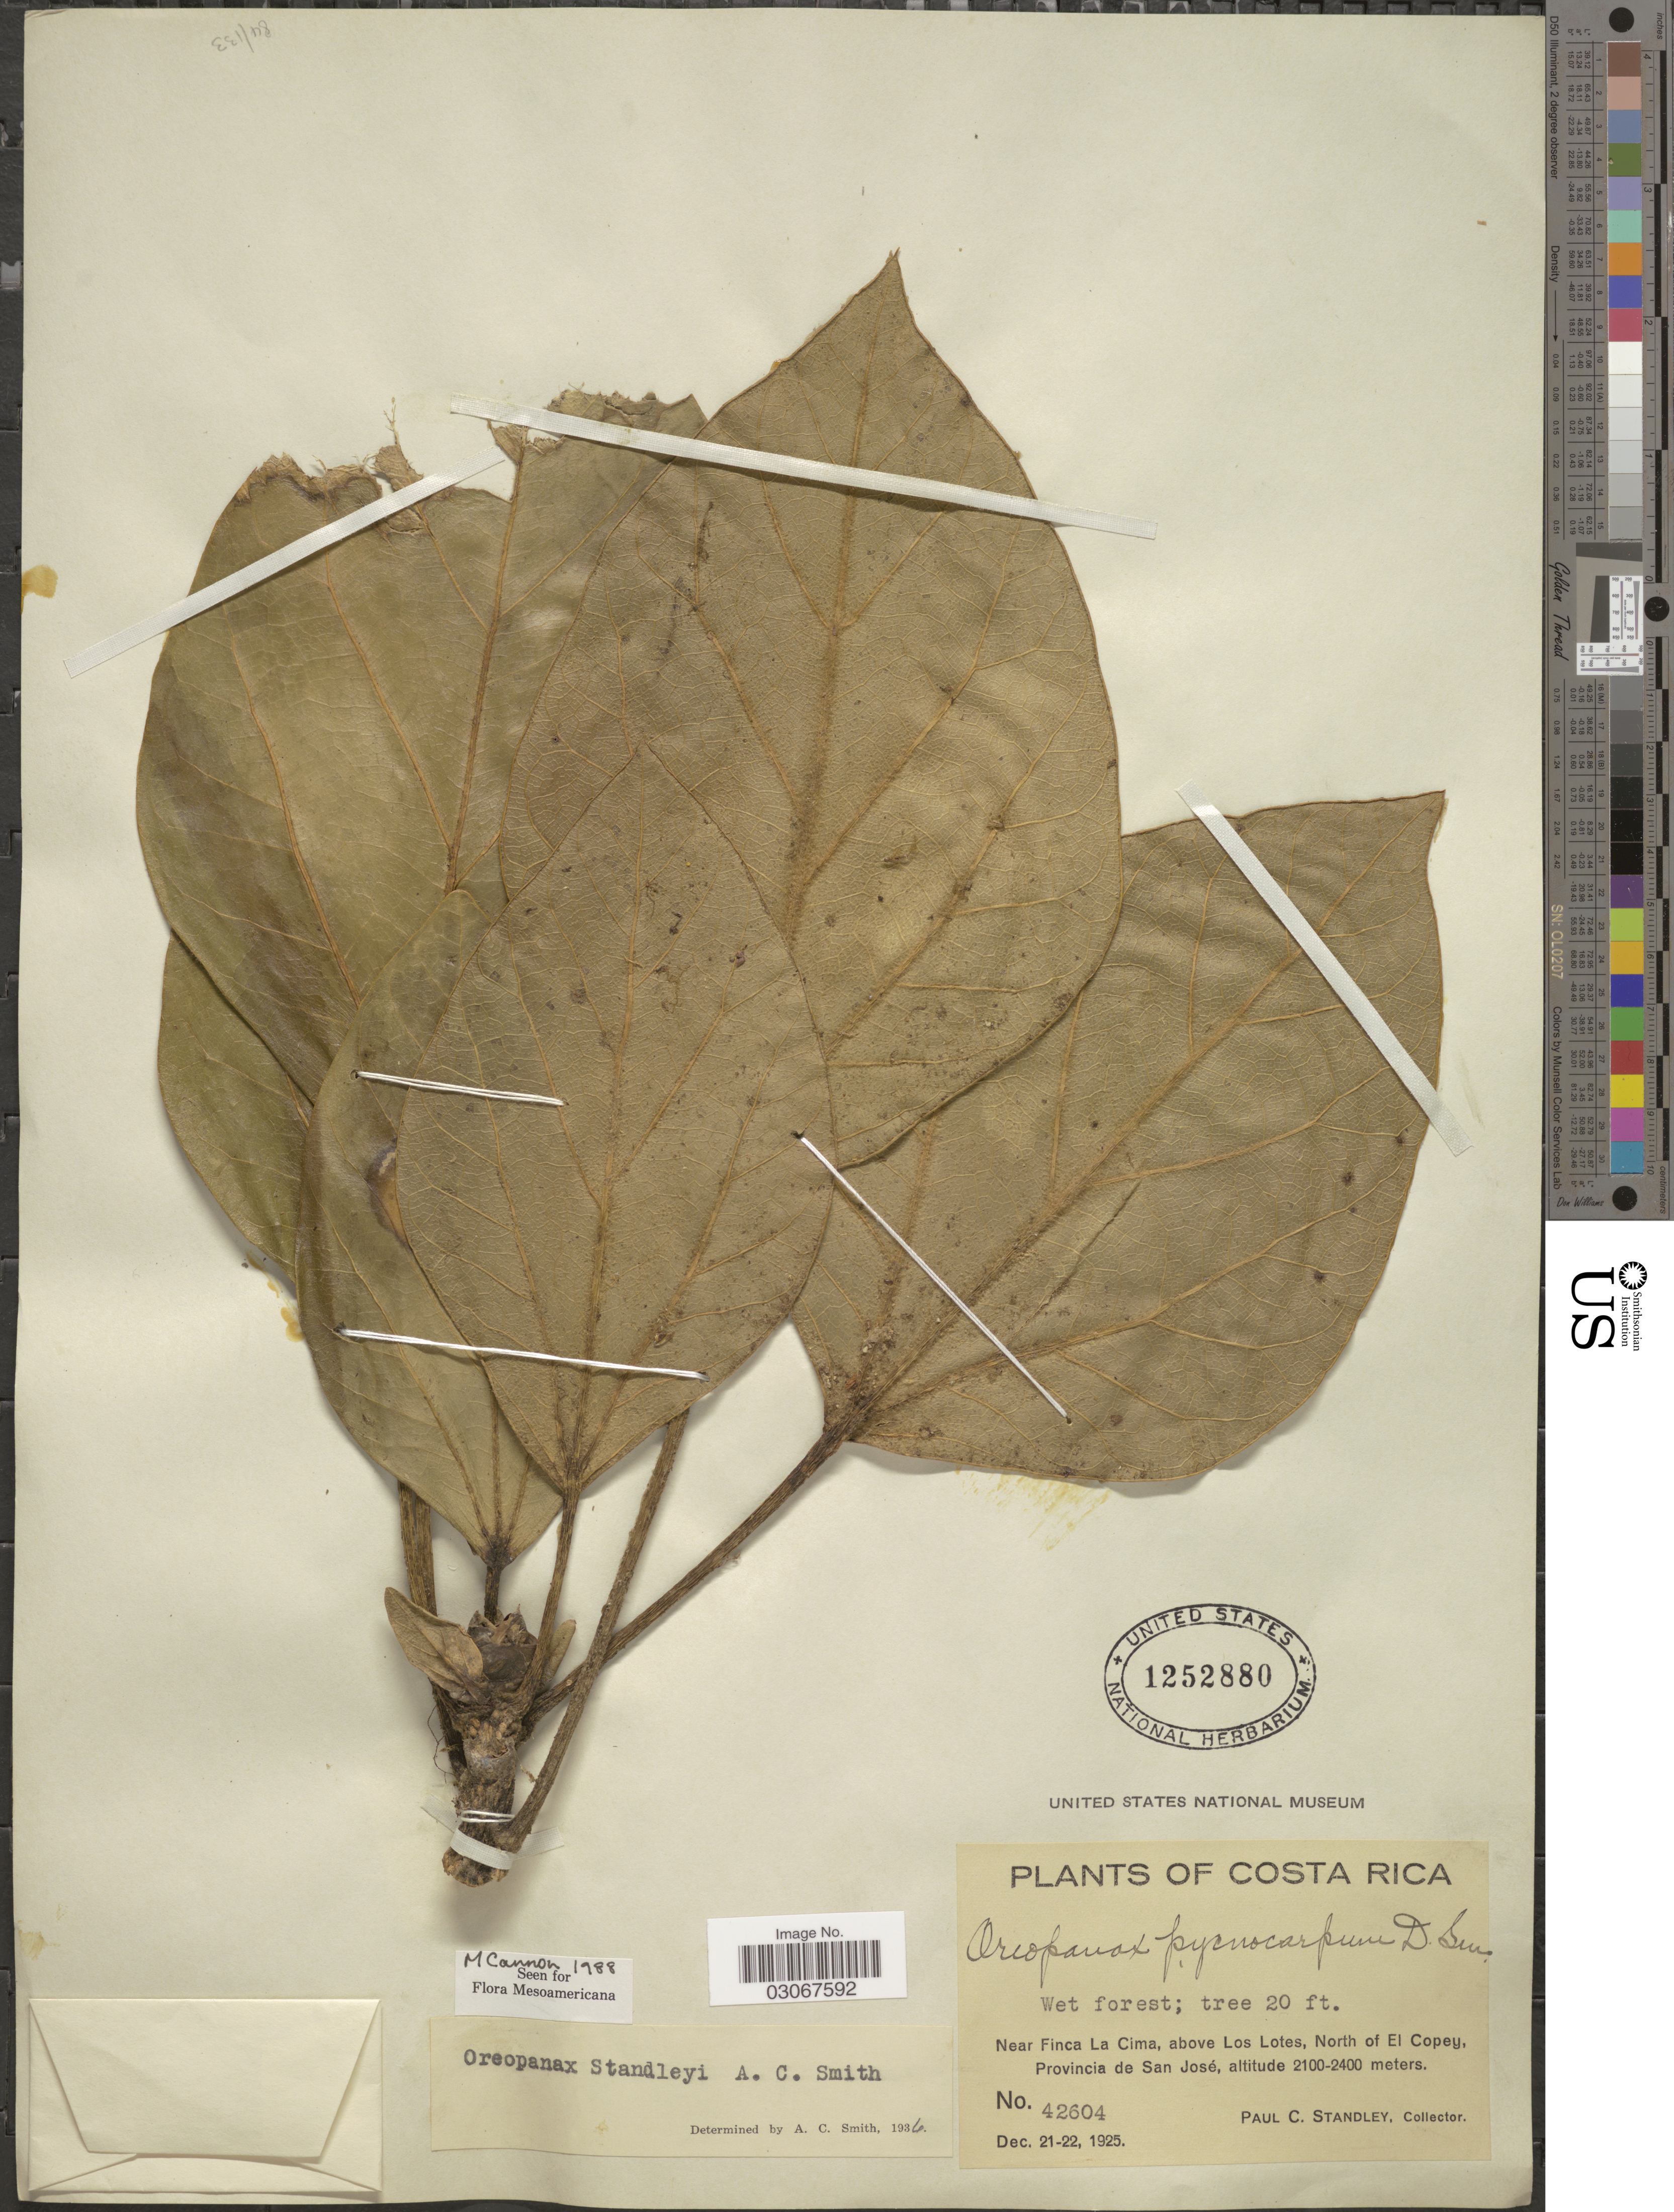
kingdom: Plantae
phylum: Tracheophyta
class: Magnoliopsida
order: Apiales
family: Araliaceae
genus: Oreopanax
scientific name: Oreopanax standleyi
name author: A.C. Sm.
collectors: P. C. Standley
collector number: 42604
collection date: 1925-12-21/1925-12-22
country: Costa Rica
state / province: San José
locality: Near Finca La Cima, above Los Lotes, North of El Copey.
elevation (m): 2100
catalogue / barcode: US 1252880